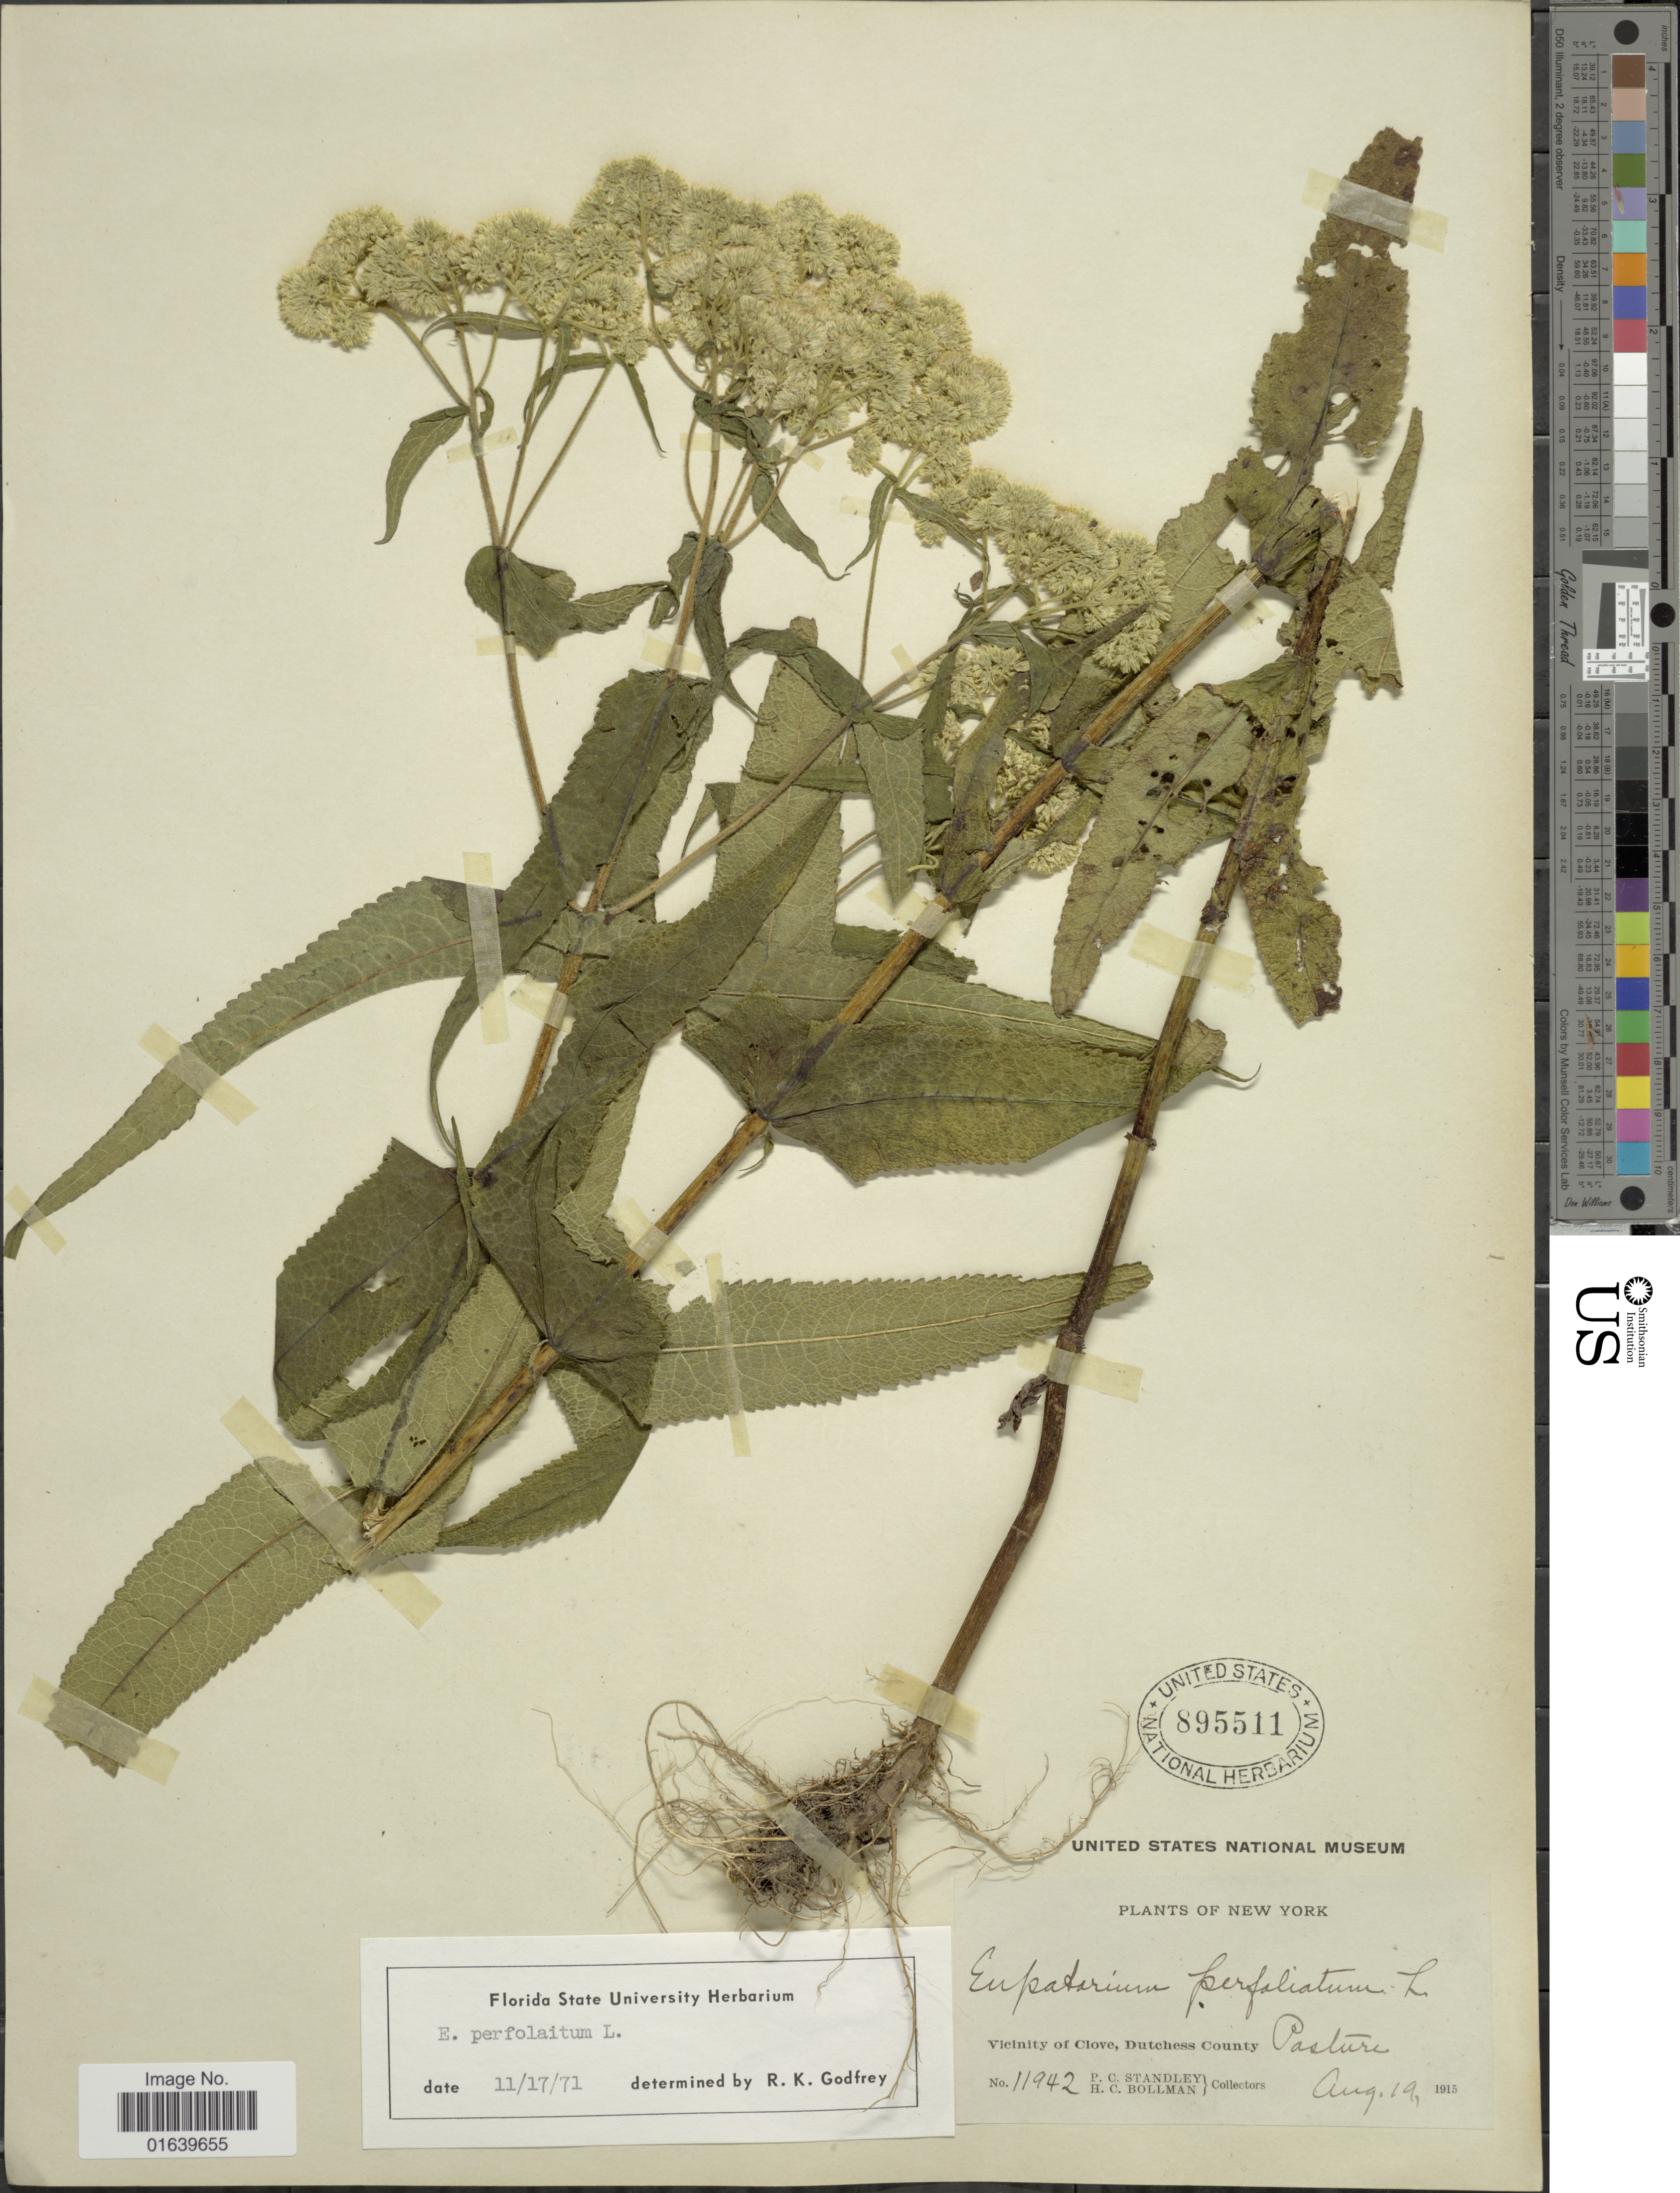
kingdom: Plantae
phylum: Tracheophyta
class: Magnoliopsida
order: Asterales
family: Asteraceae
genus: Eupatorium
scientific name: Eupatorium perfoliatum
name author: L.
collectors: P. C. Standley & H. C. Bollman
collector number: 11942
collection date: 1915-08-19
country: United States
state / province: New York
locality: Vicinity of Clove, Dutches County. Pasture.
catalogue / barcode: US 895511